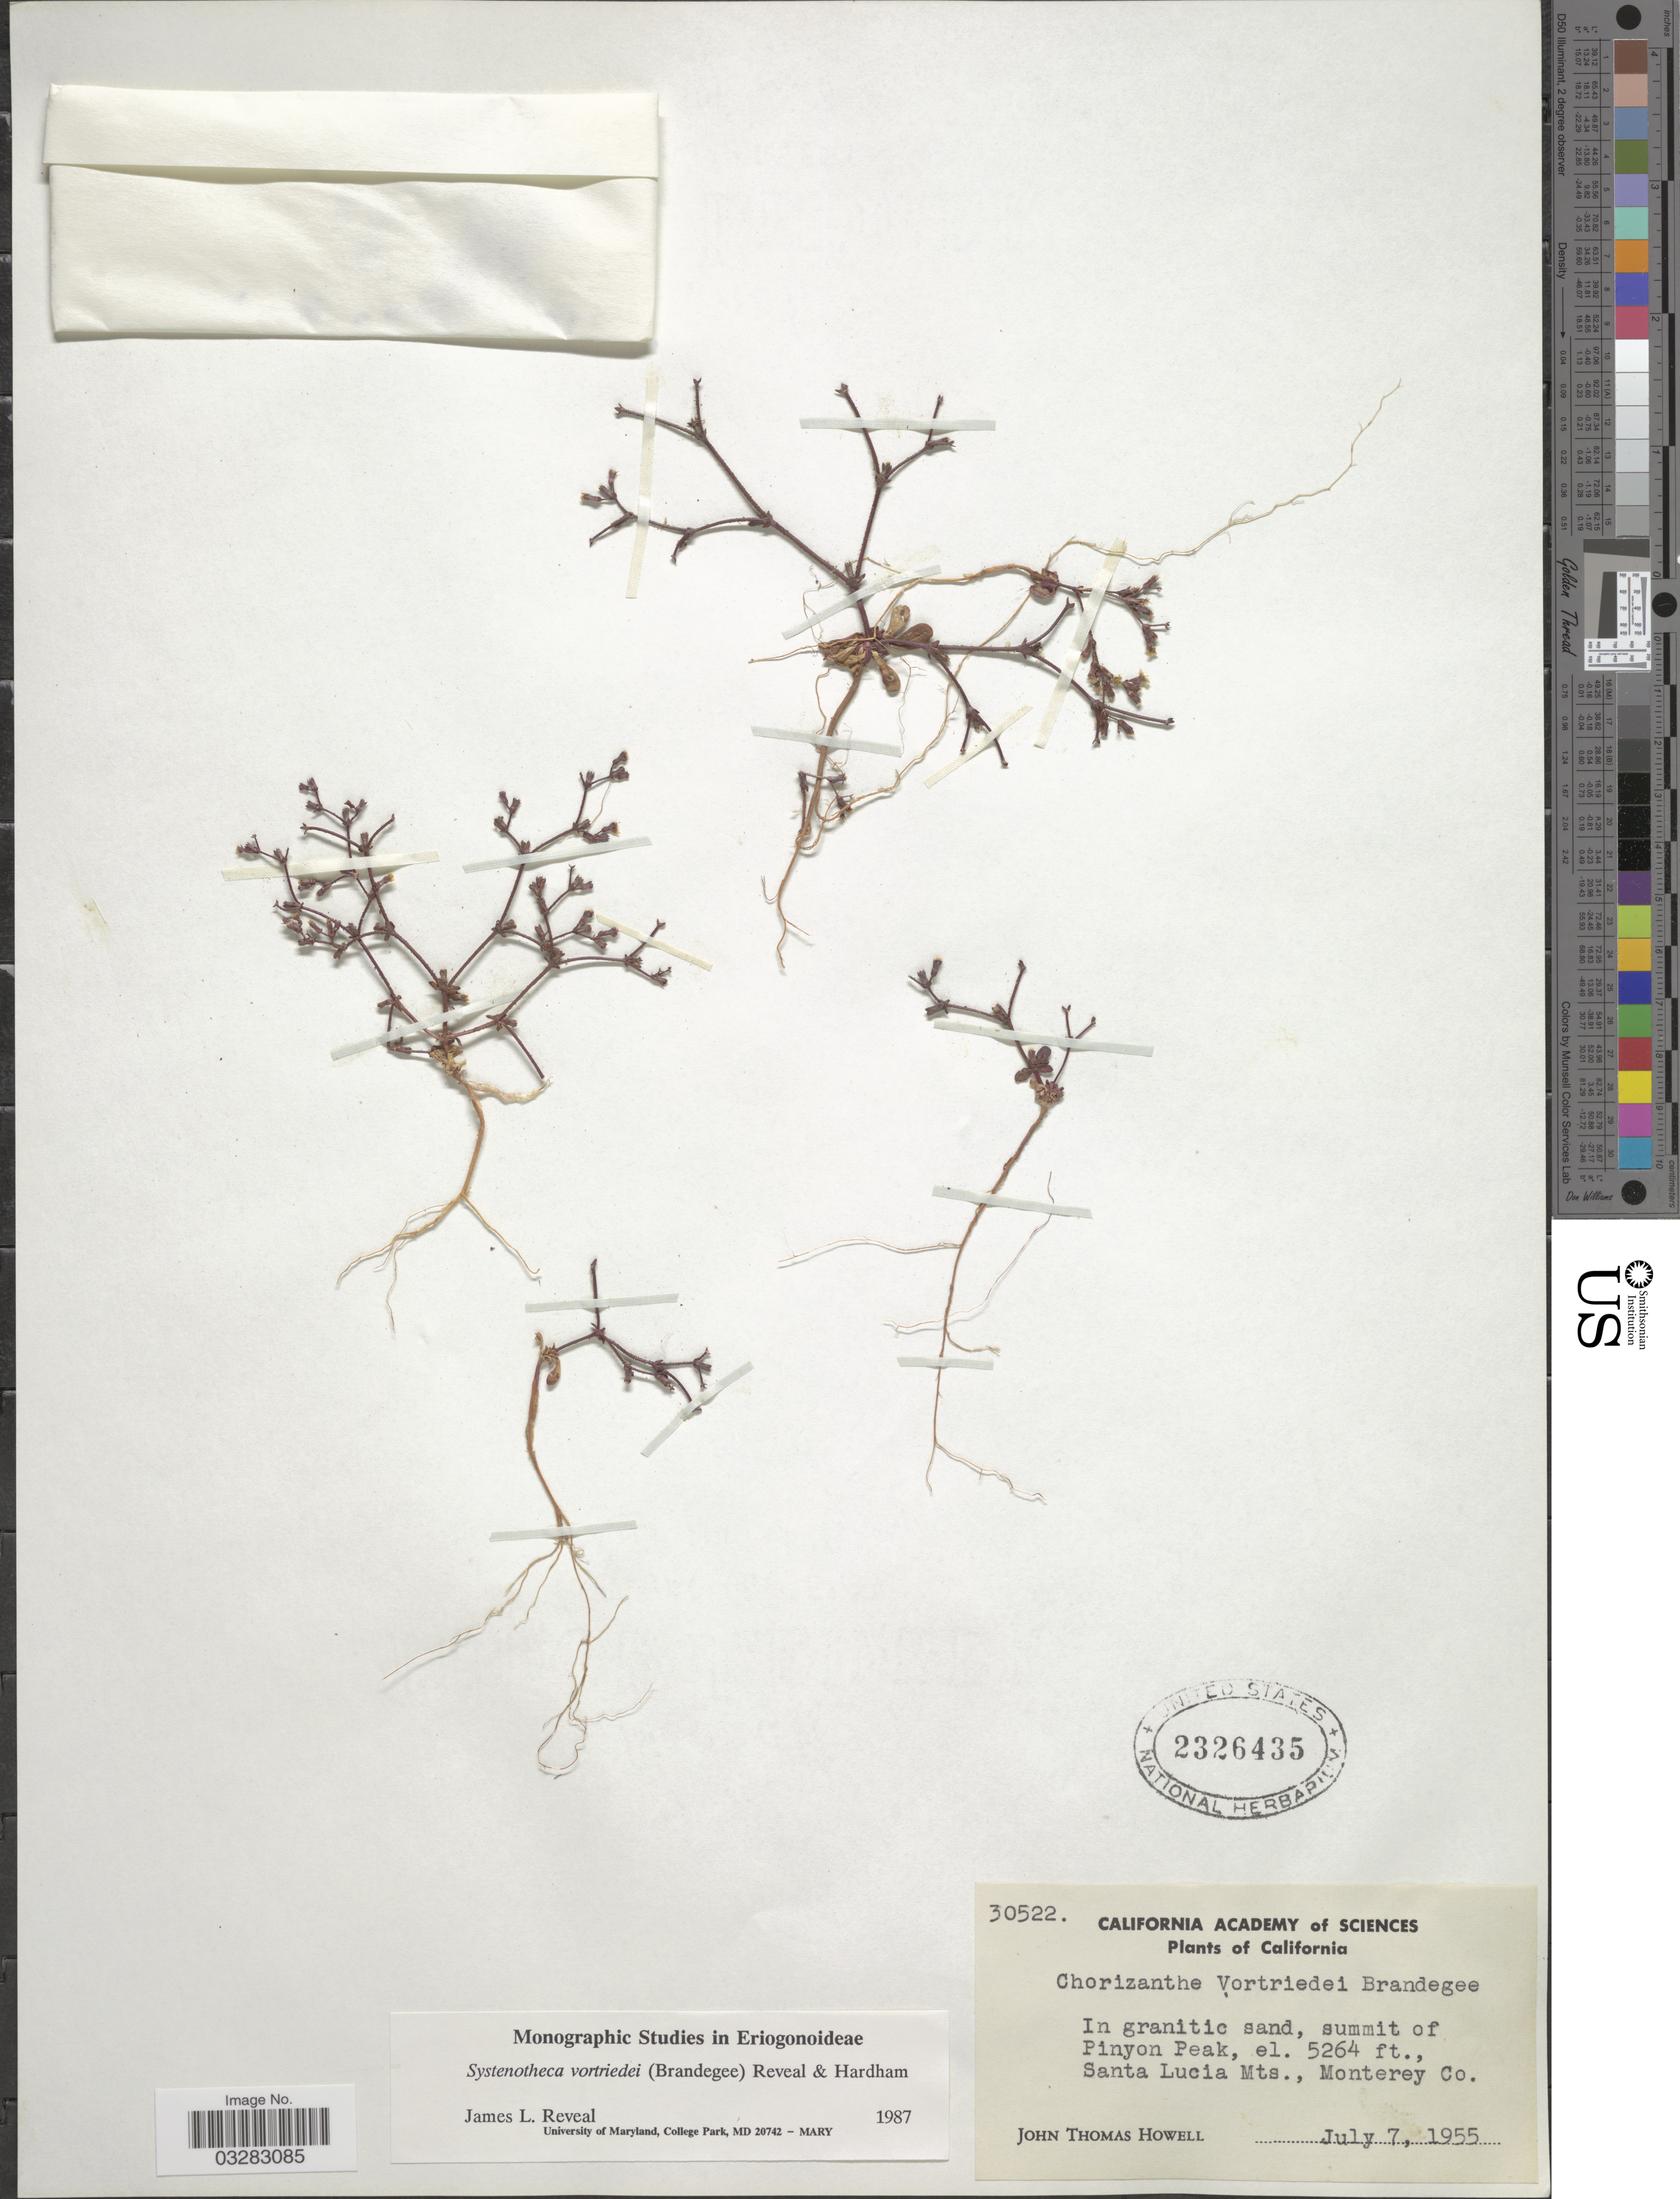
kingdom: Plantae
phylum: Tracheophyta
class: Magnoliopsida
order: Caryophyllales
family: Polygonaceae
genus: Systenotheca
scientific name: Systenotheca vortreidei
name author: (Brandegee) Reveal & Hardham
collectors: J. T. Howell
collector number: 30522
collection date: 1955-07-07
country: United States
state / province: California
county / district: Monterey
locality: In granitic sand, summit of Pinyon Peak, Santa Lucia Mts., Monterey Co.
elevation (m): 1604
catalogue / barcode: US 2326435